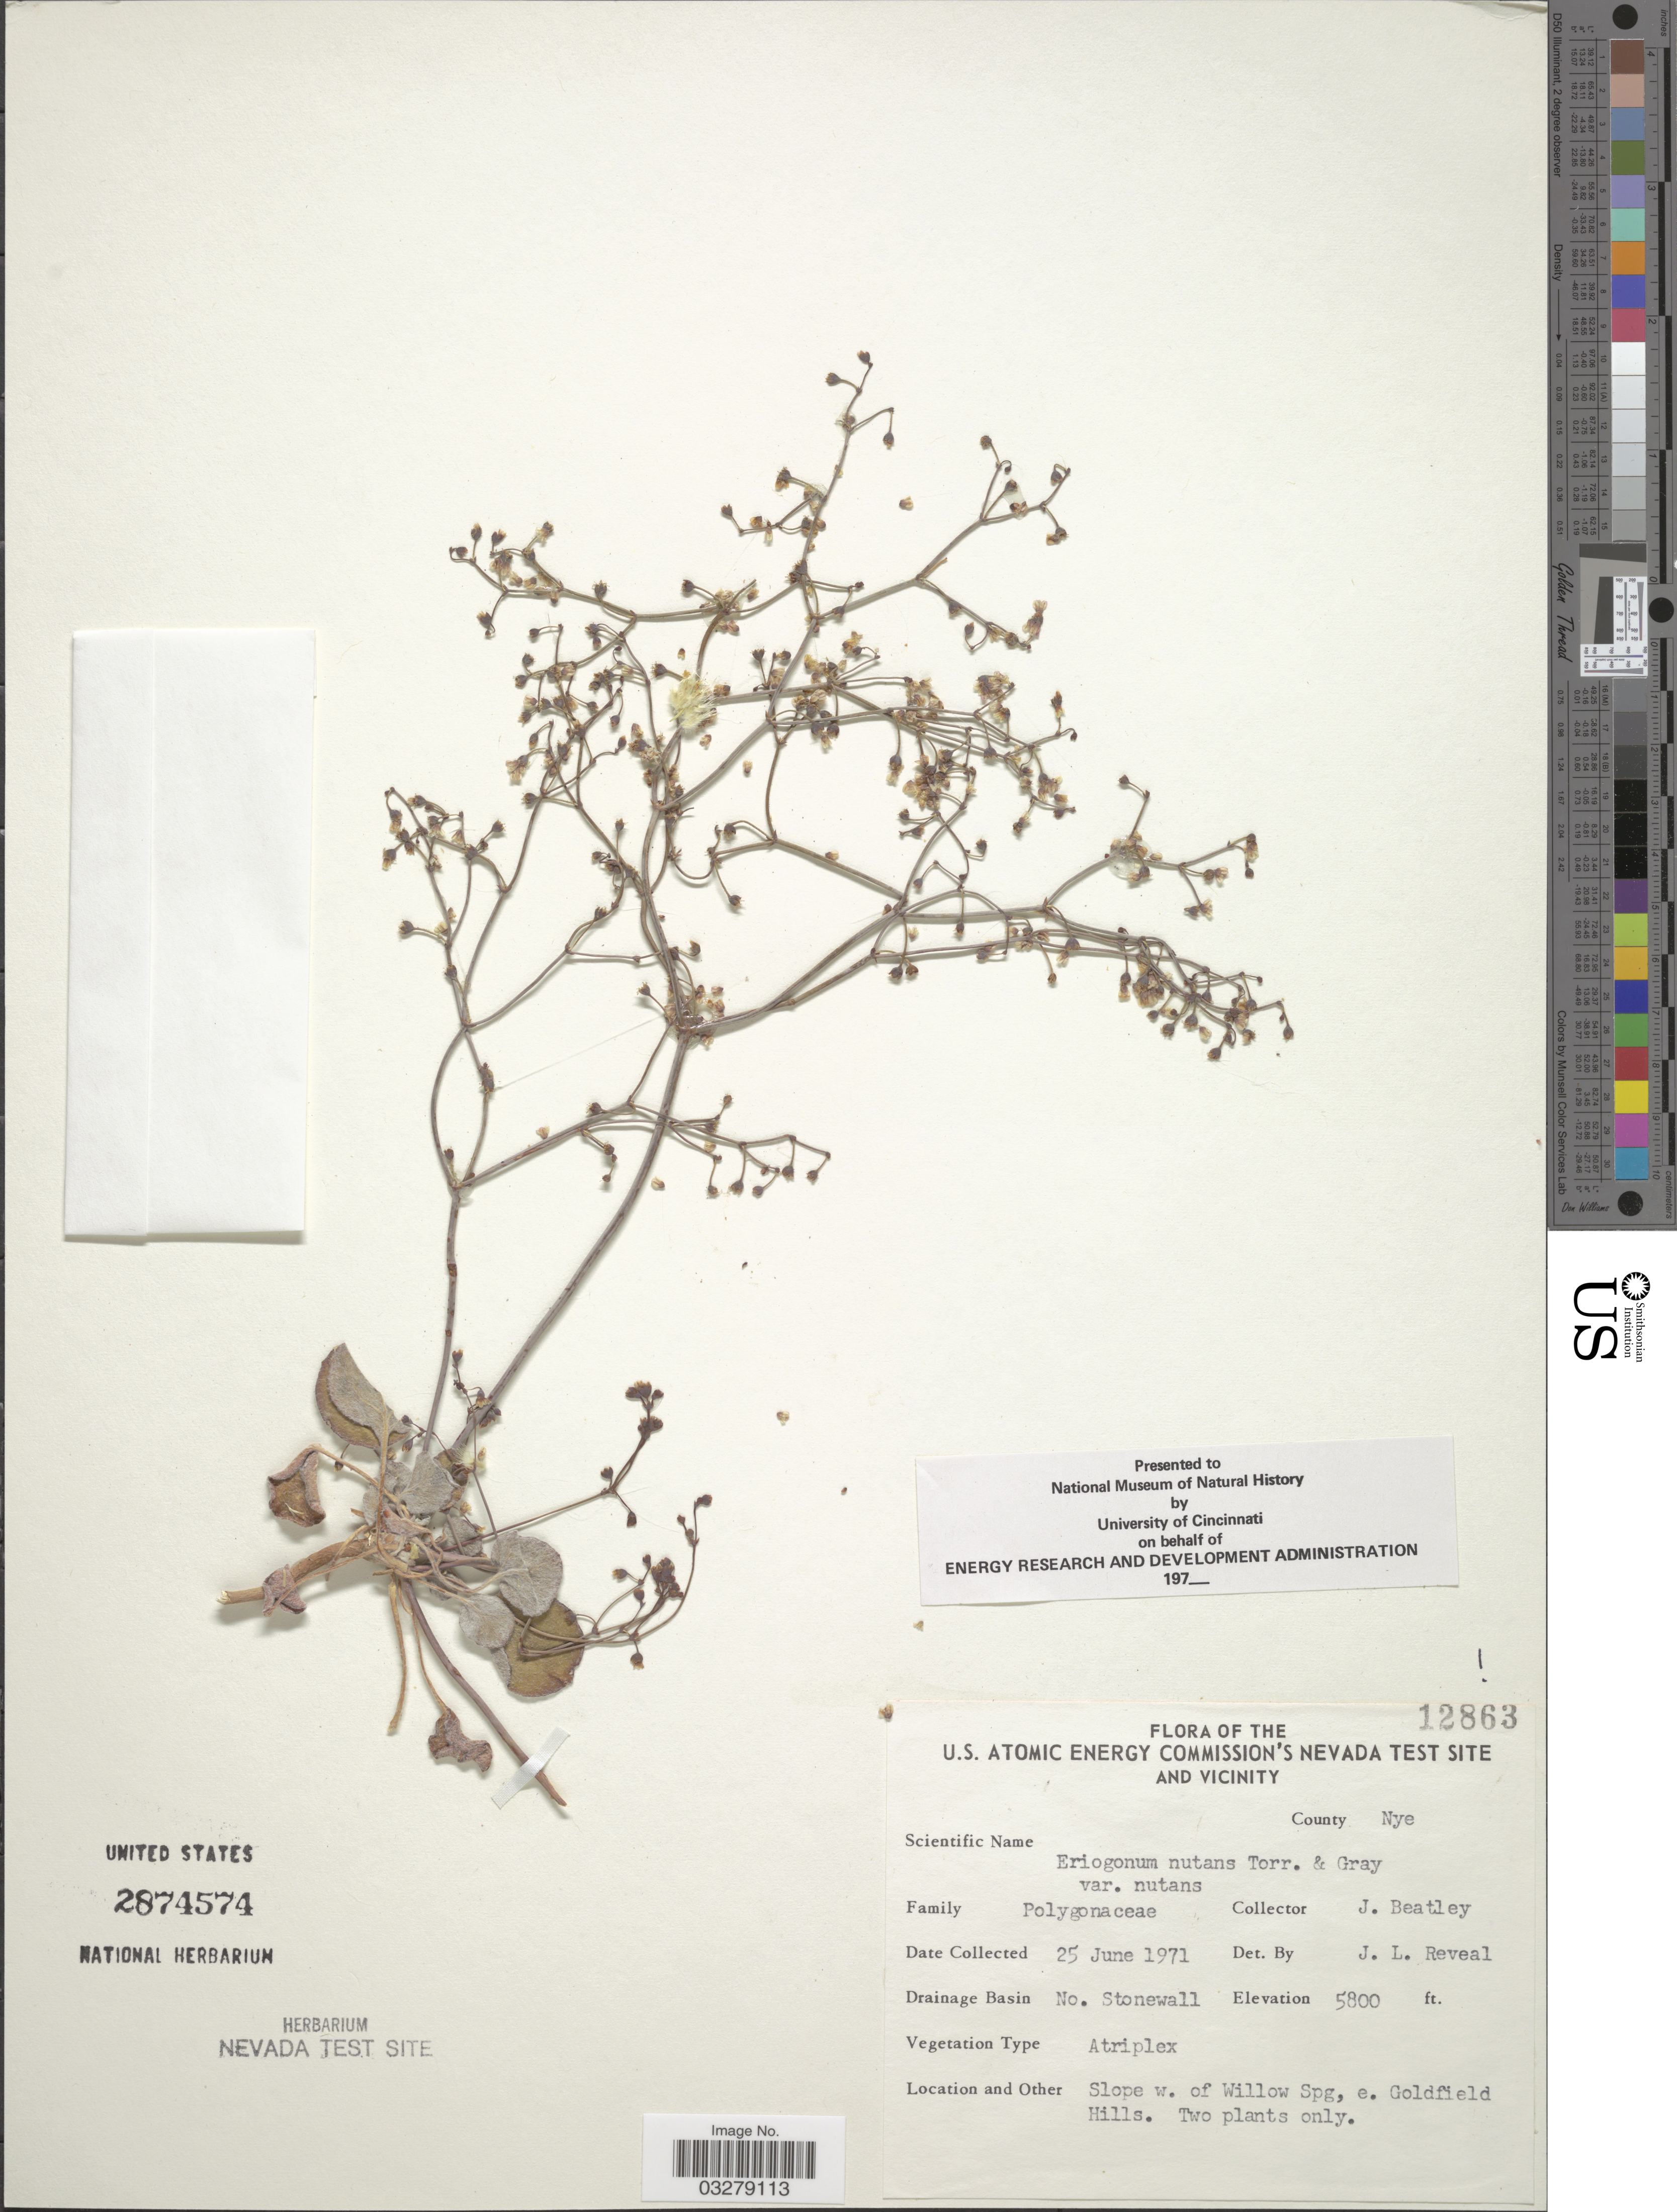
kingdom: Plantae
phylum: Tracheophyta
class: Magnoliopsida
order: Caryophyllales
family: Polygonaceae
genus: Eriogonum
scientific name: Eriogonum nutans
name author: Torr. & A. Gray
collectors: J. C. Beatley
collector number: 12863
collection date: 1971-06-25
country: United States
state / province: Nevada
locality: U.S. Atomic Energy Commission's Nevada Test Site and vicinity. County Nye. Drainage Basin No. Stonewall. Slope w. of Willow Spg, e. Goldfield Hills.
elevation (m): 1768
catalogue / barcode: US 2874574